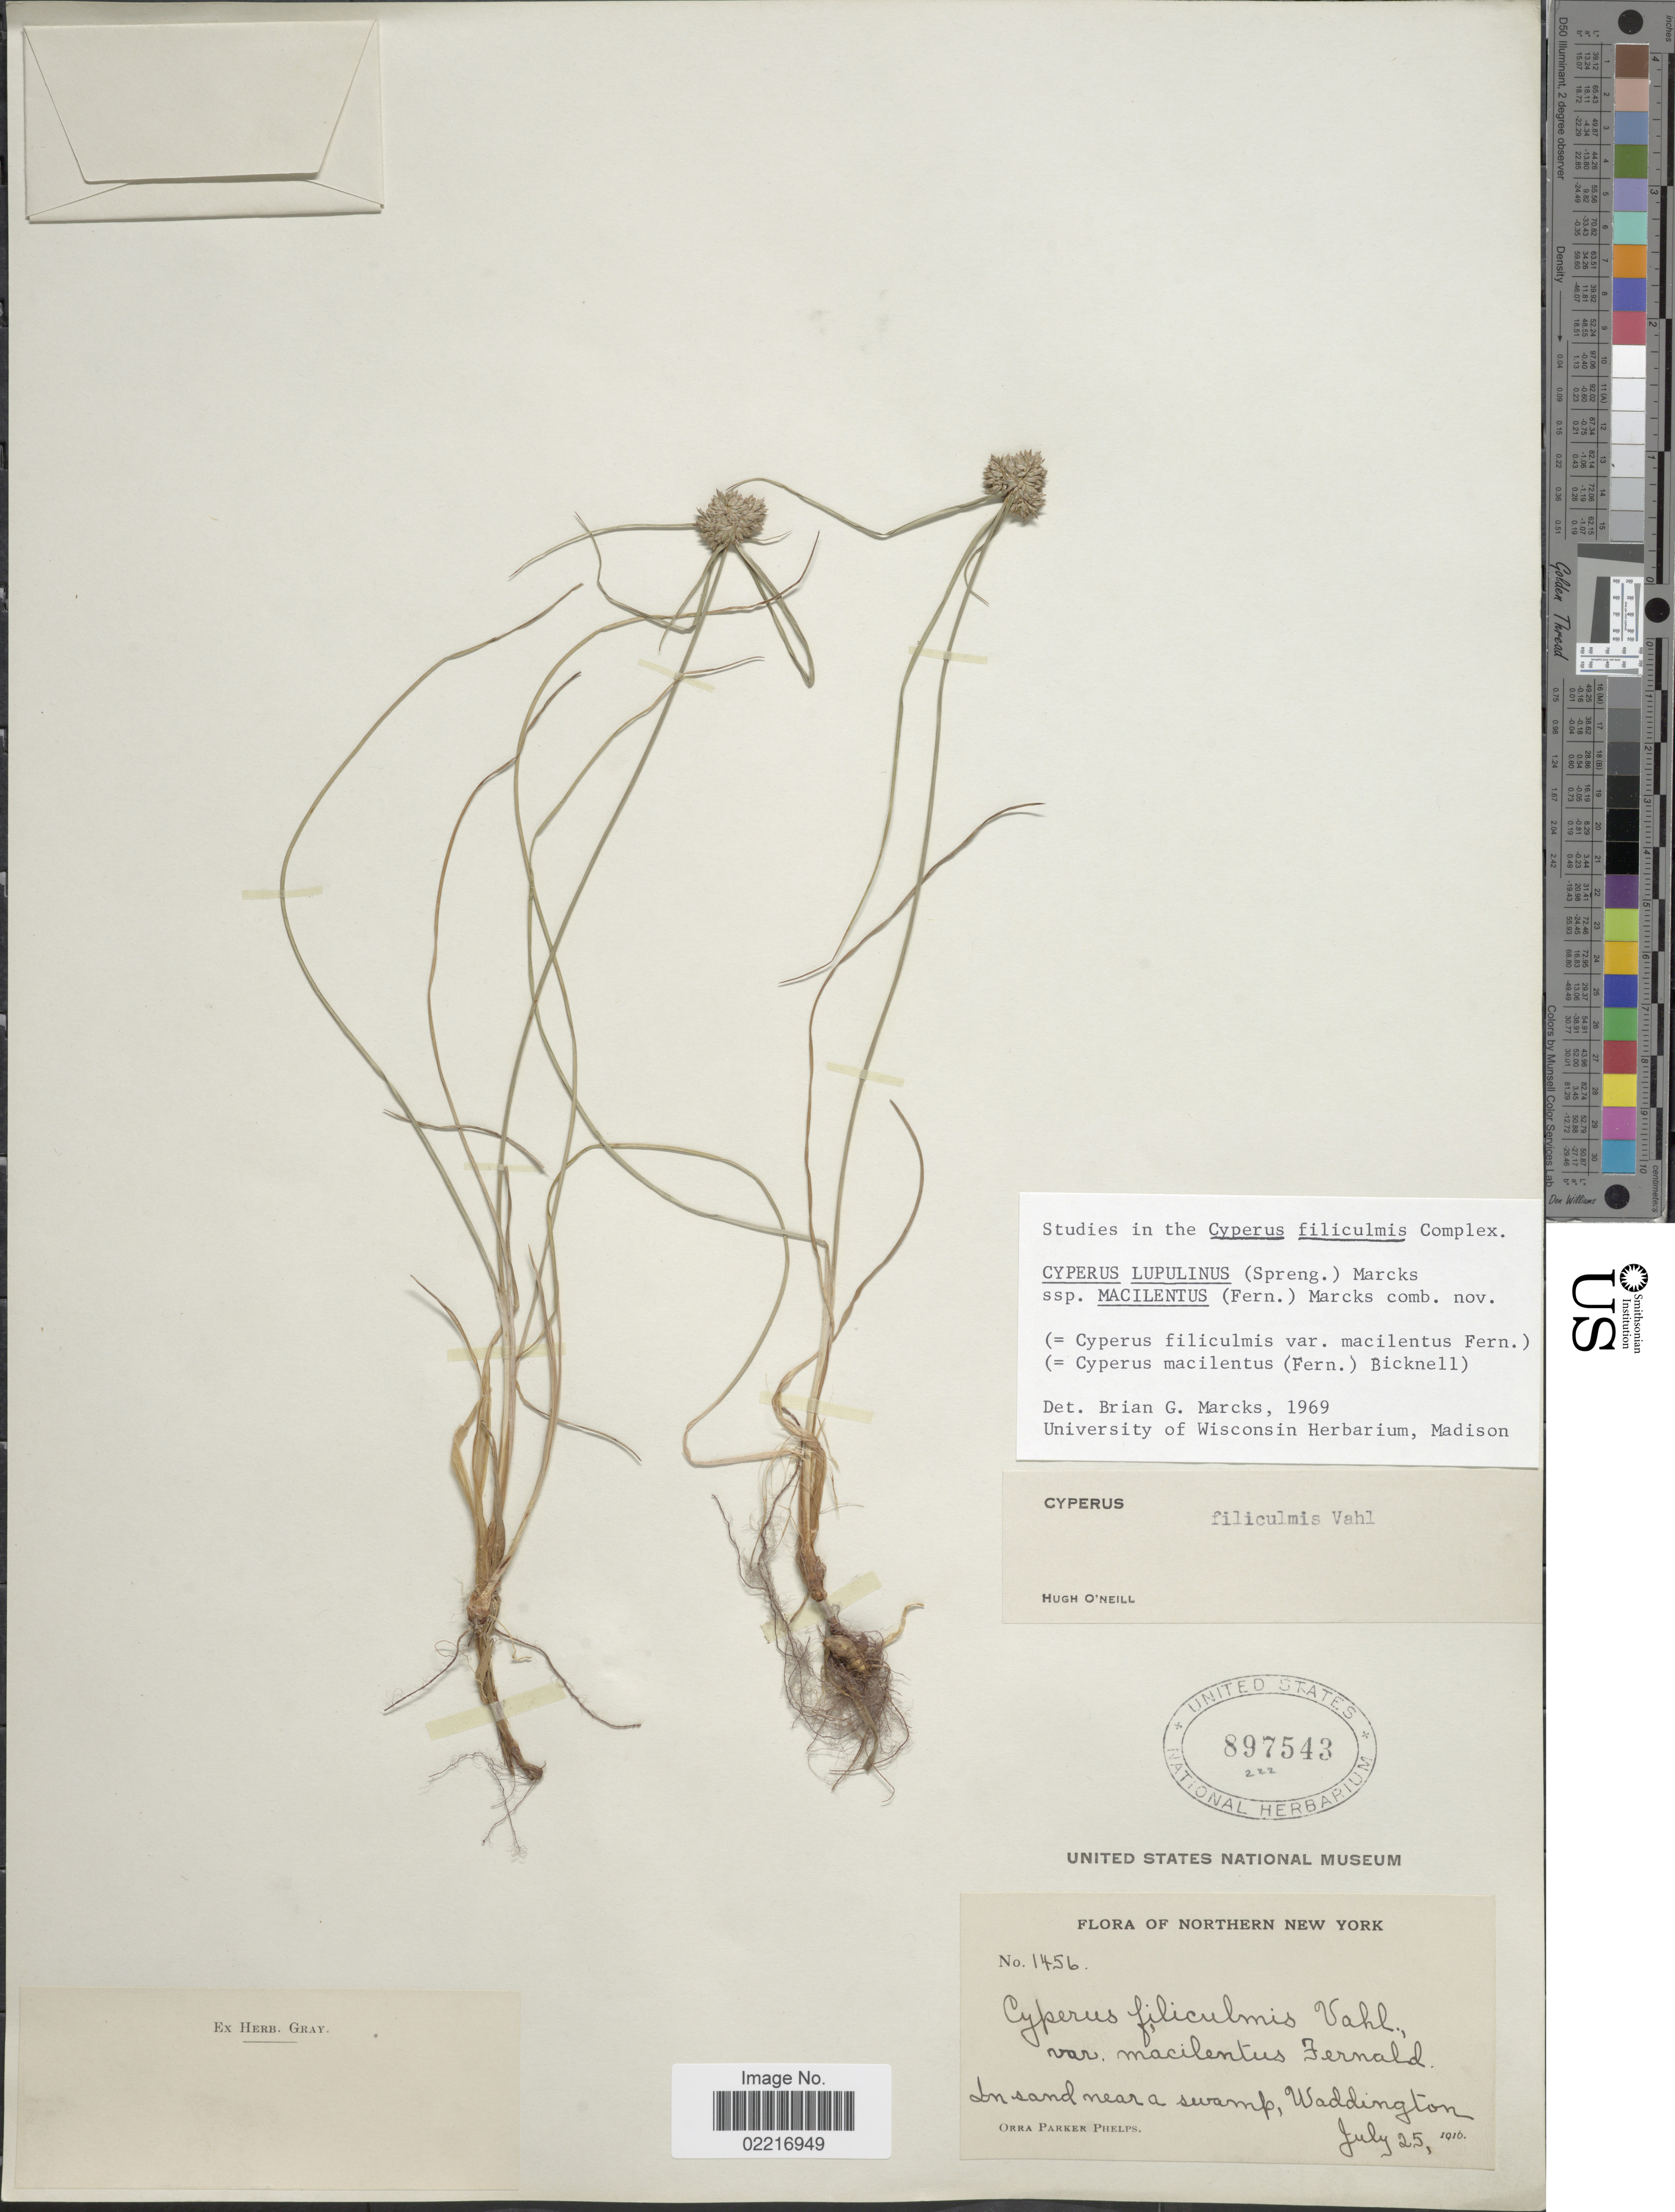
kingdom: Plantae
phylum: Tracheophyta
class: Liliopsida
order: Poales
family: Cyperaceae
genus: Cyperus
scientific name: Cyperus lupulinus subsp. macilentus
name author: (Fernald) Marcks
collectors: O. P. Phelps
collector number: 1456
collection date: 1916-07-25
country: United States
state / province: New York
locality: Northern New York, Waddington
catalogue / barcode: US 897543